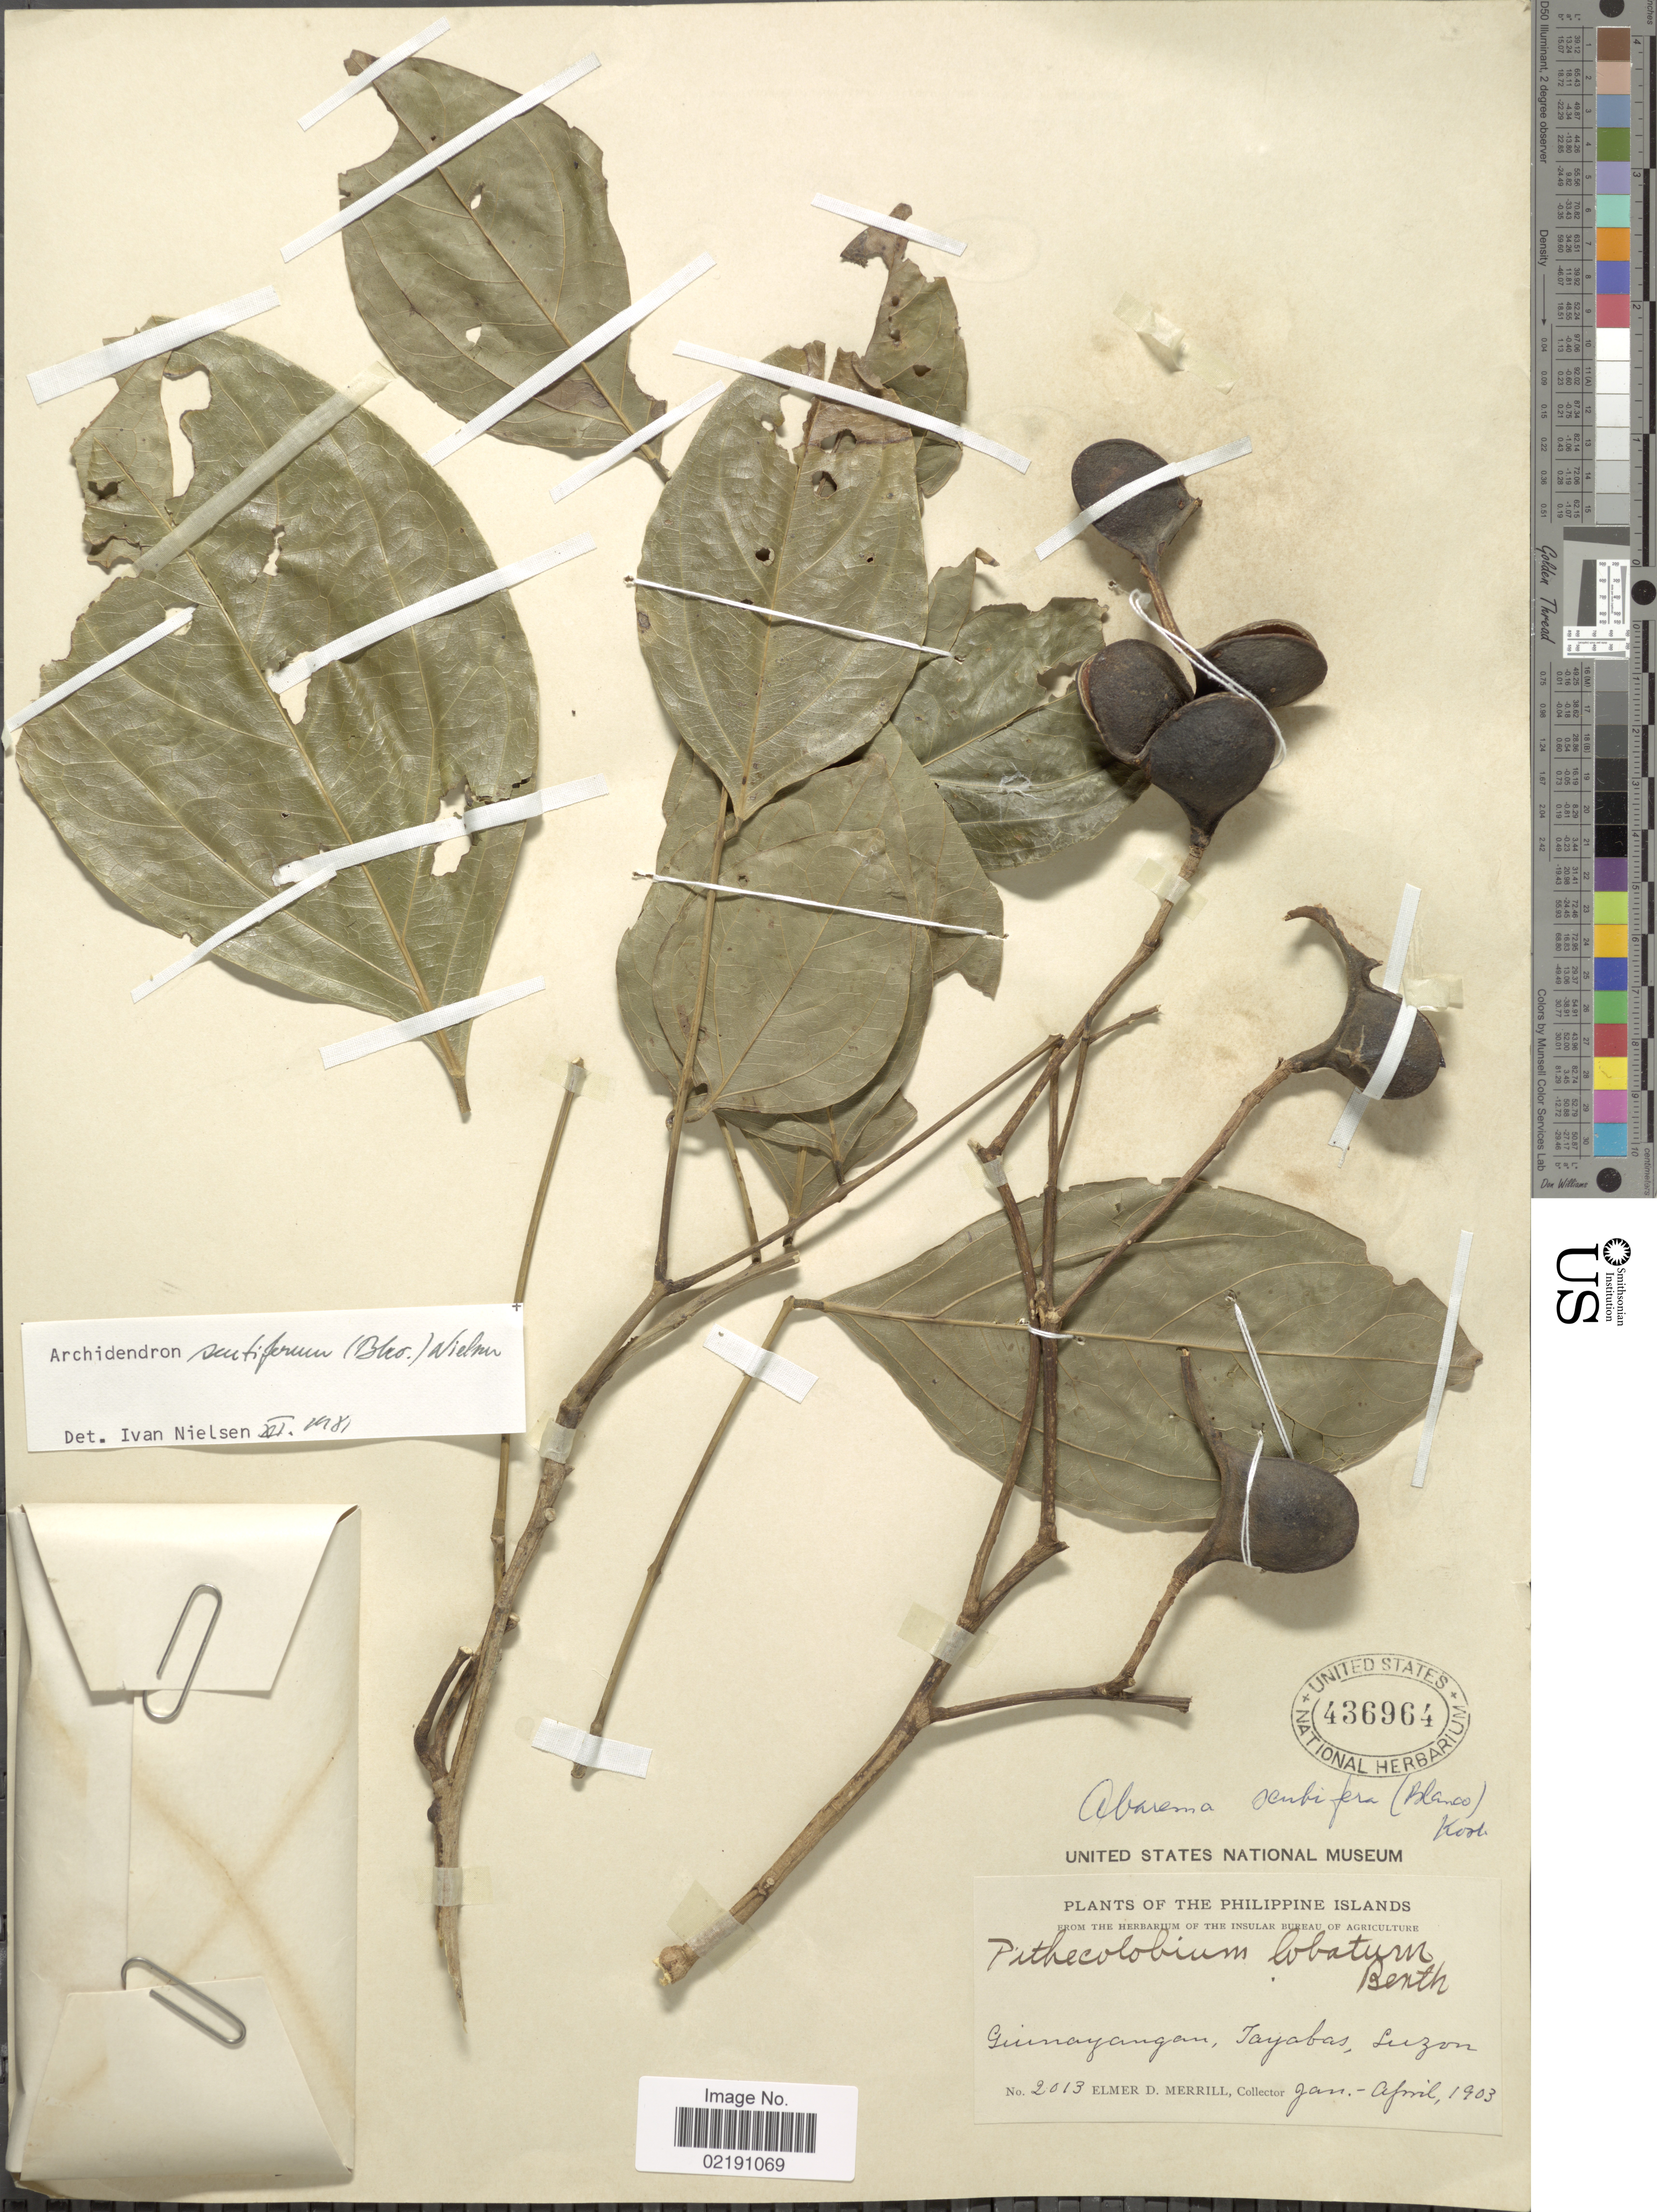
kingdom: Plantae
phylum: Tracheophyta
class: Magnoliopsida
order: Fabales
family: Fabaceae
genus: Archidendron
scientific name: Archidendron scutiferum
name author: (Blanco) I.C. Nielsen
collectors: E. D. Merrill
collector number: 2013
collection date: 1903-01/1903-04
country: Philippines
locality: Philippine Islands. Guinayangan, Tayabas, Luzon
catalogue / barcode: US 436964